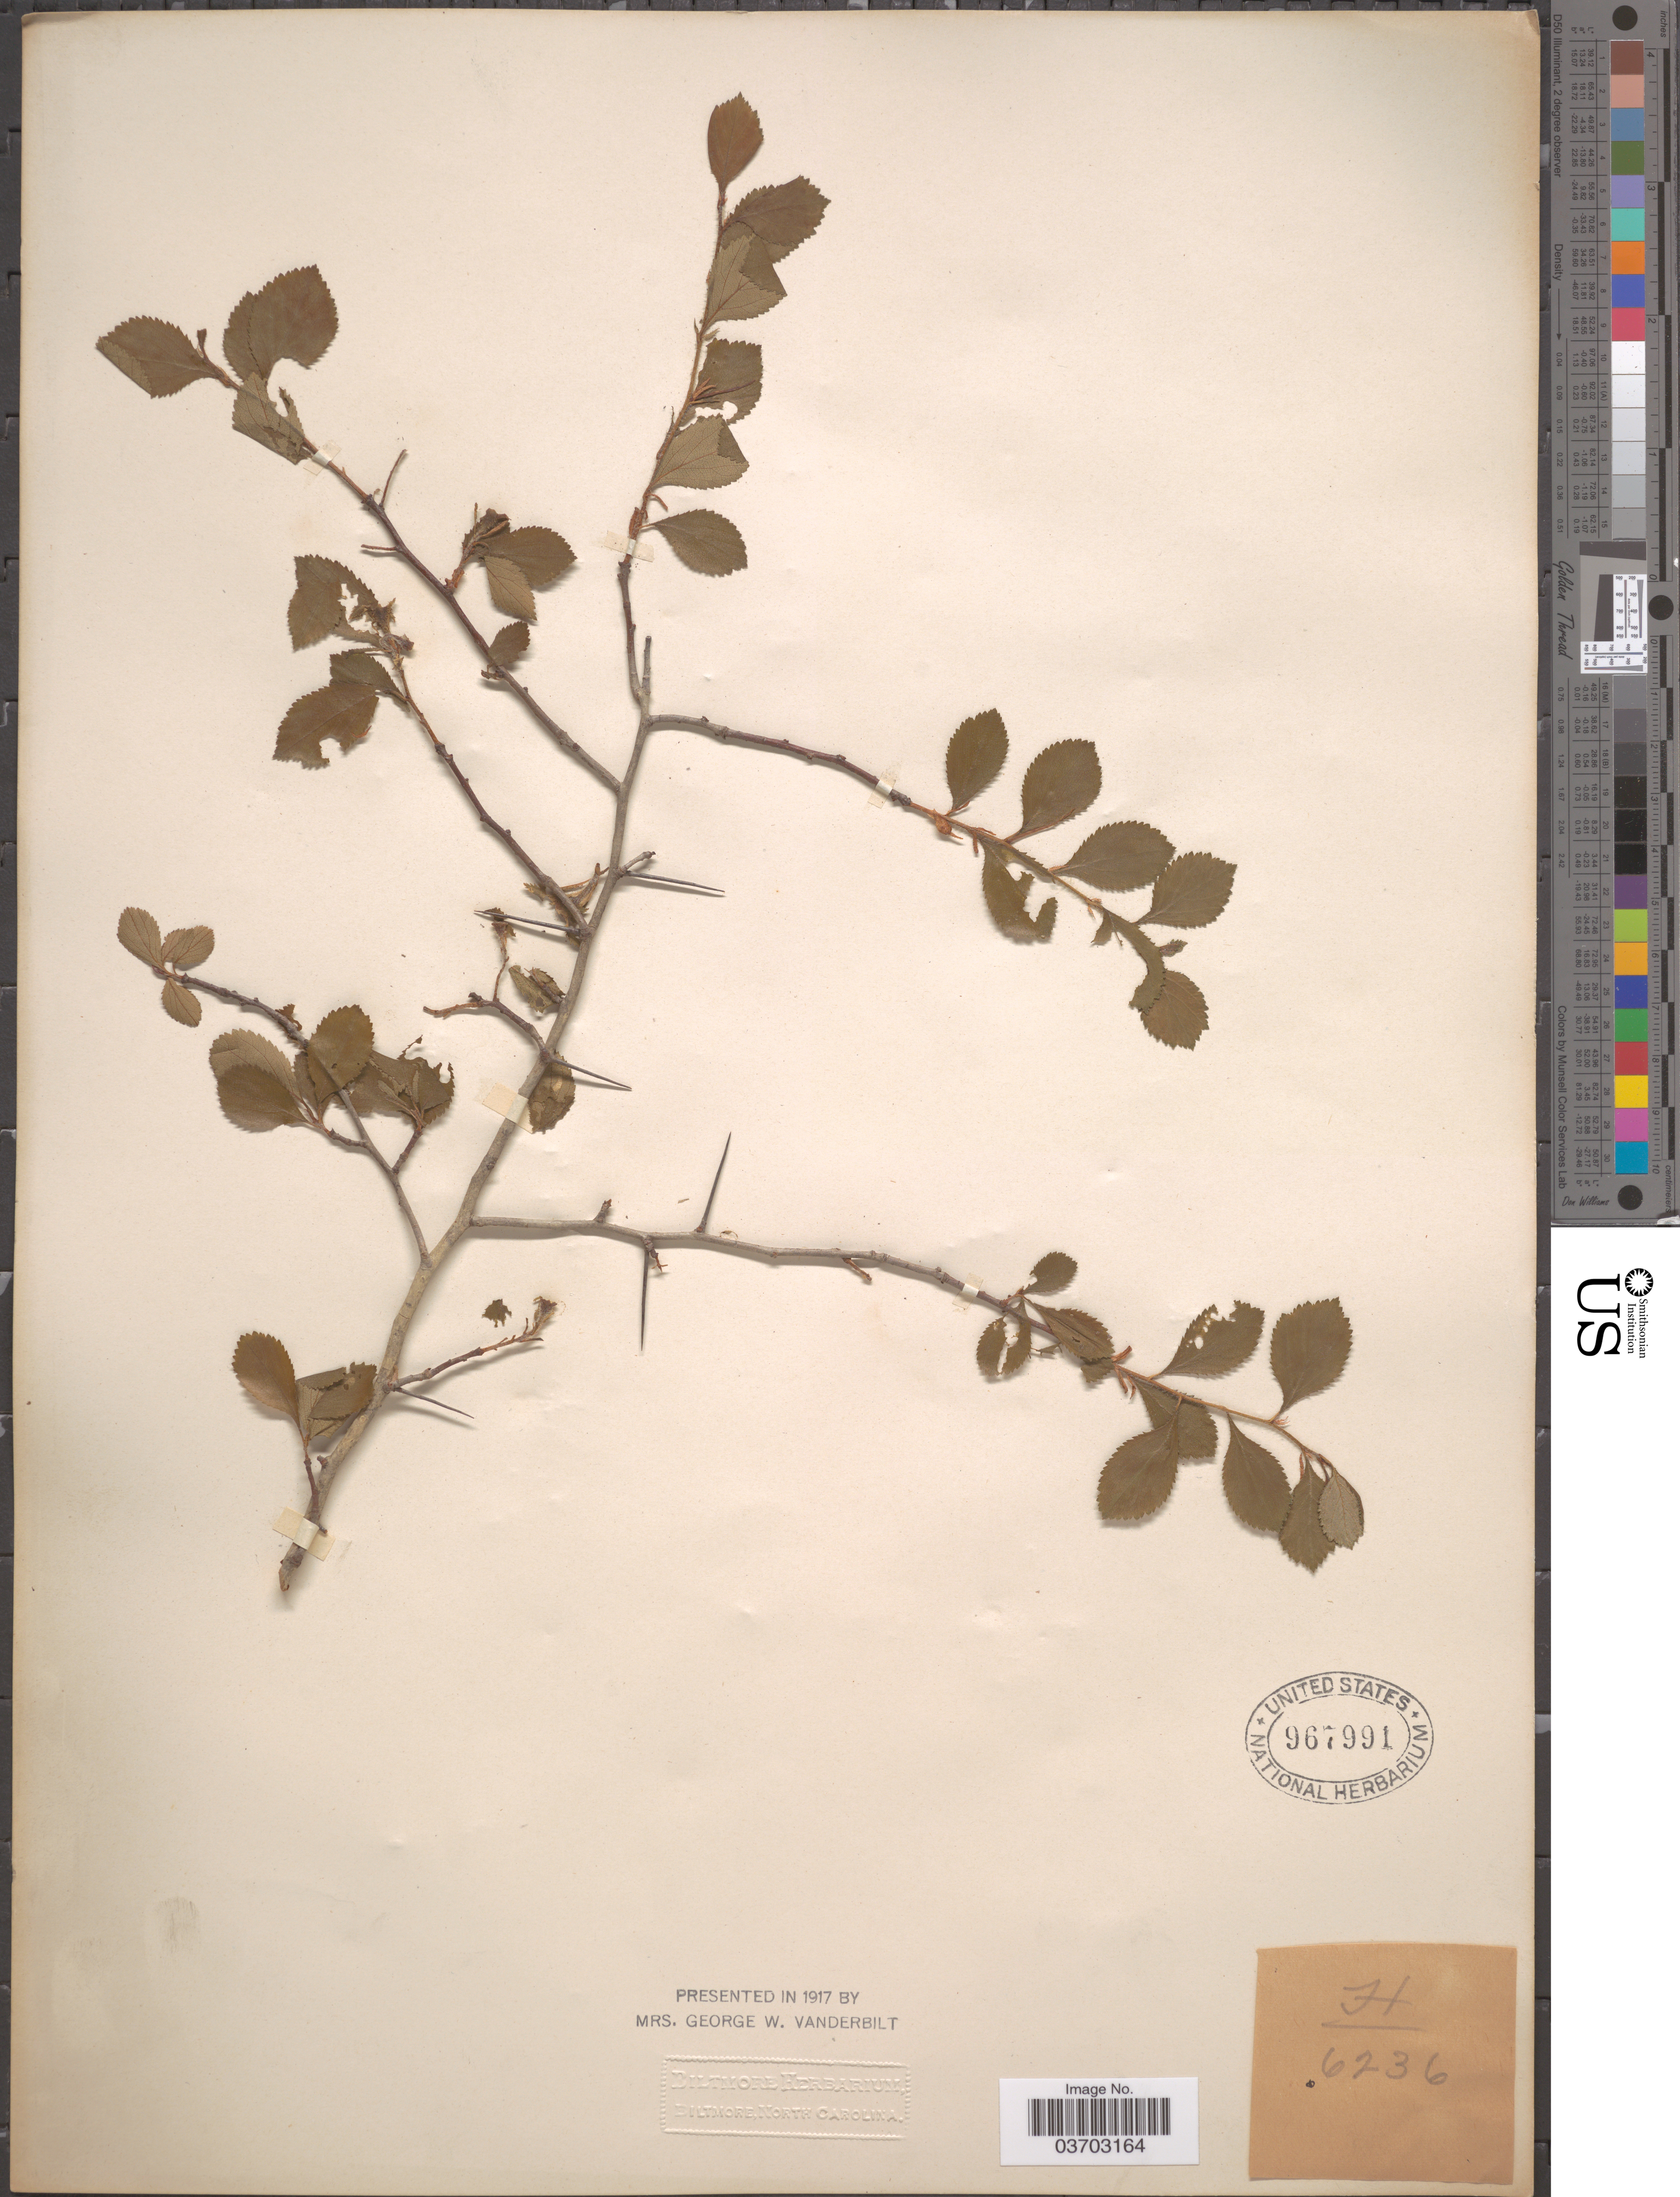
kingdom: Plantae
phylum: Tracheophyta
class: Magnoliopsida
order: Rosales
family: Rosaceae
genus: Crataegus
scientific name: Crataegus sp.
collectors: ex herb. Biltmore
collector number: H/6236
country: United States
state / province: North Carolina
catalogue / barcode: US 967991